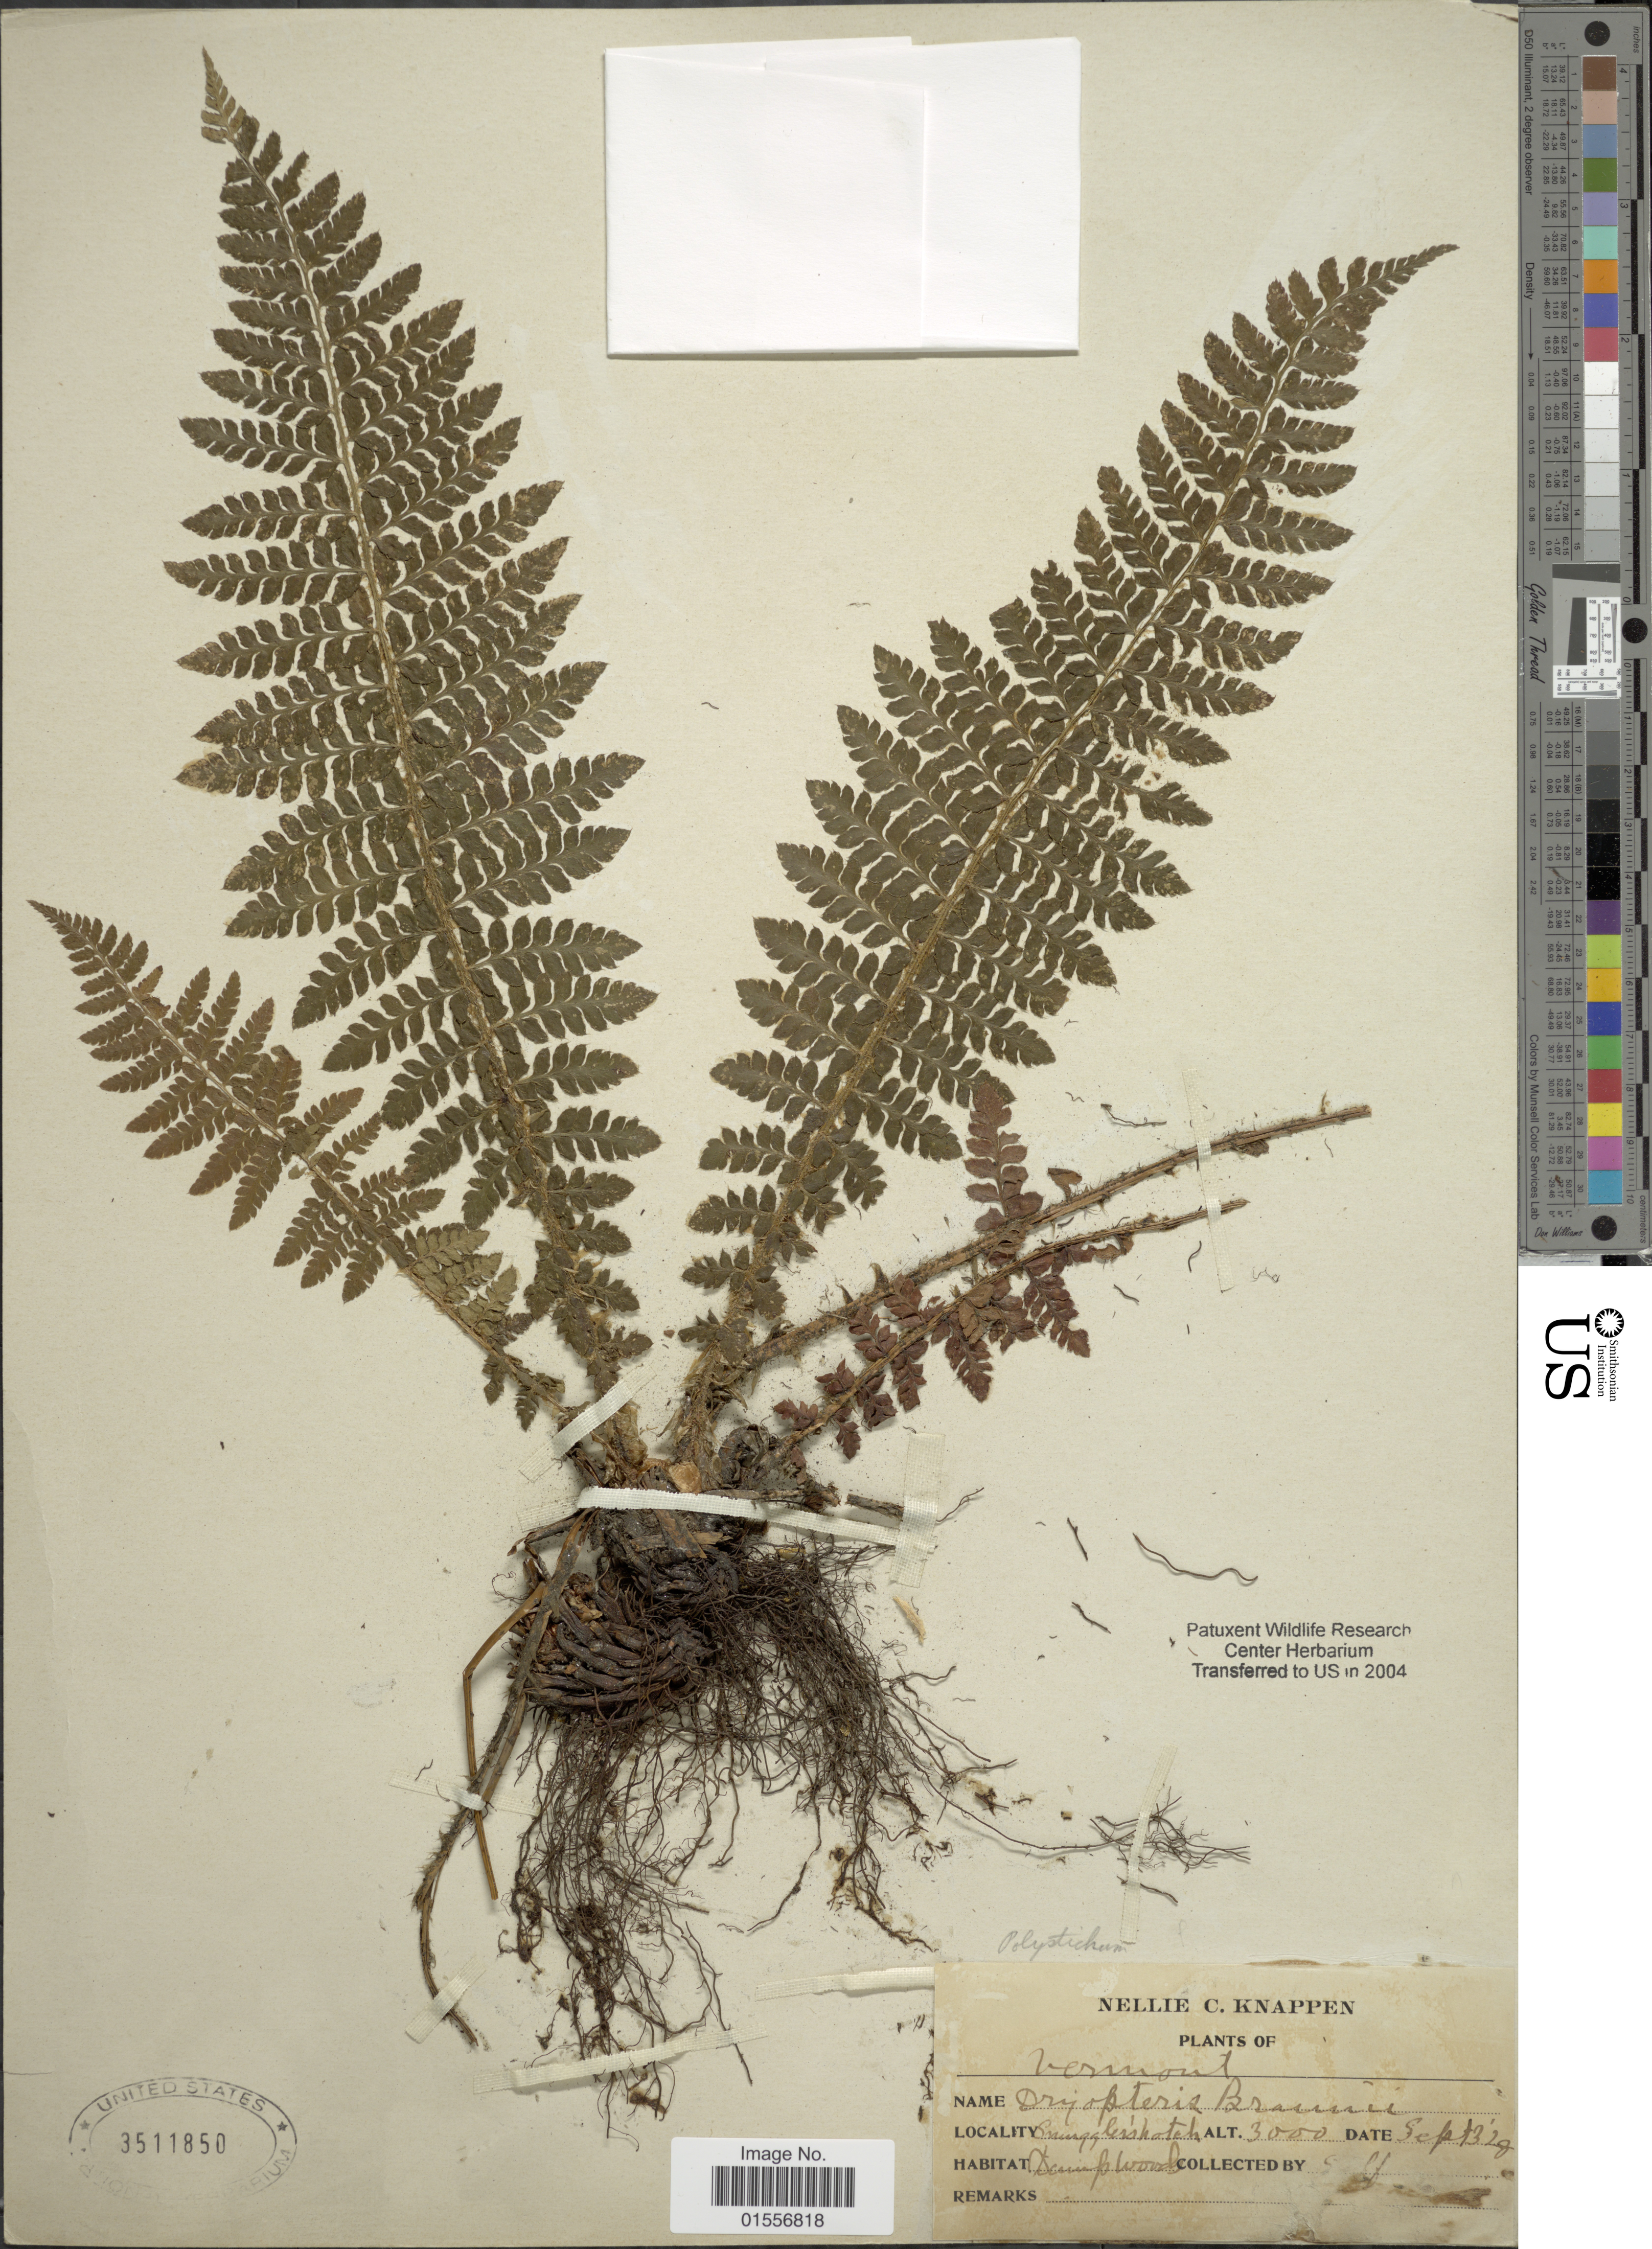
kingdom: Plantae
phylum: Tracheophyta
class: Polypodiopsida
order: Polypodiales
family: Dryopteridaceae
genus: Polystichum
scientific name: Polystichum braunii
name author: (Spenn.) Fée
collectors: N. Knappen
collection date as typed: Transcribed d/m/y: 3/9/28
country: United States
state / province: Vermont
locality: Smuggler's notch, damp woods.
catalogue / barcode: US 3511850